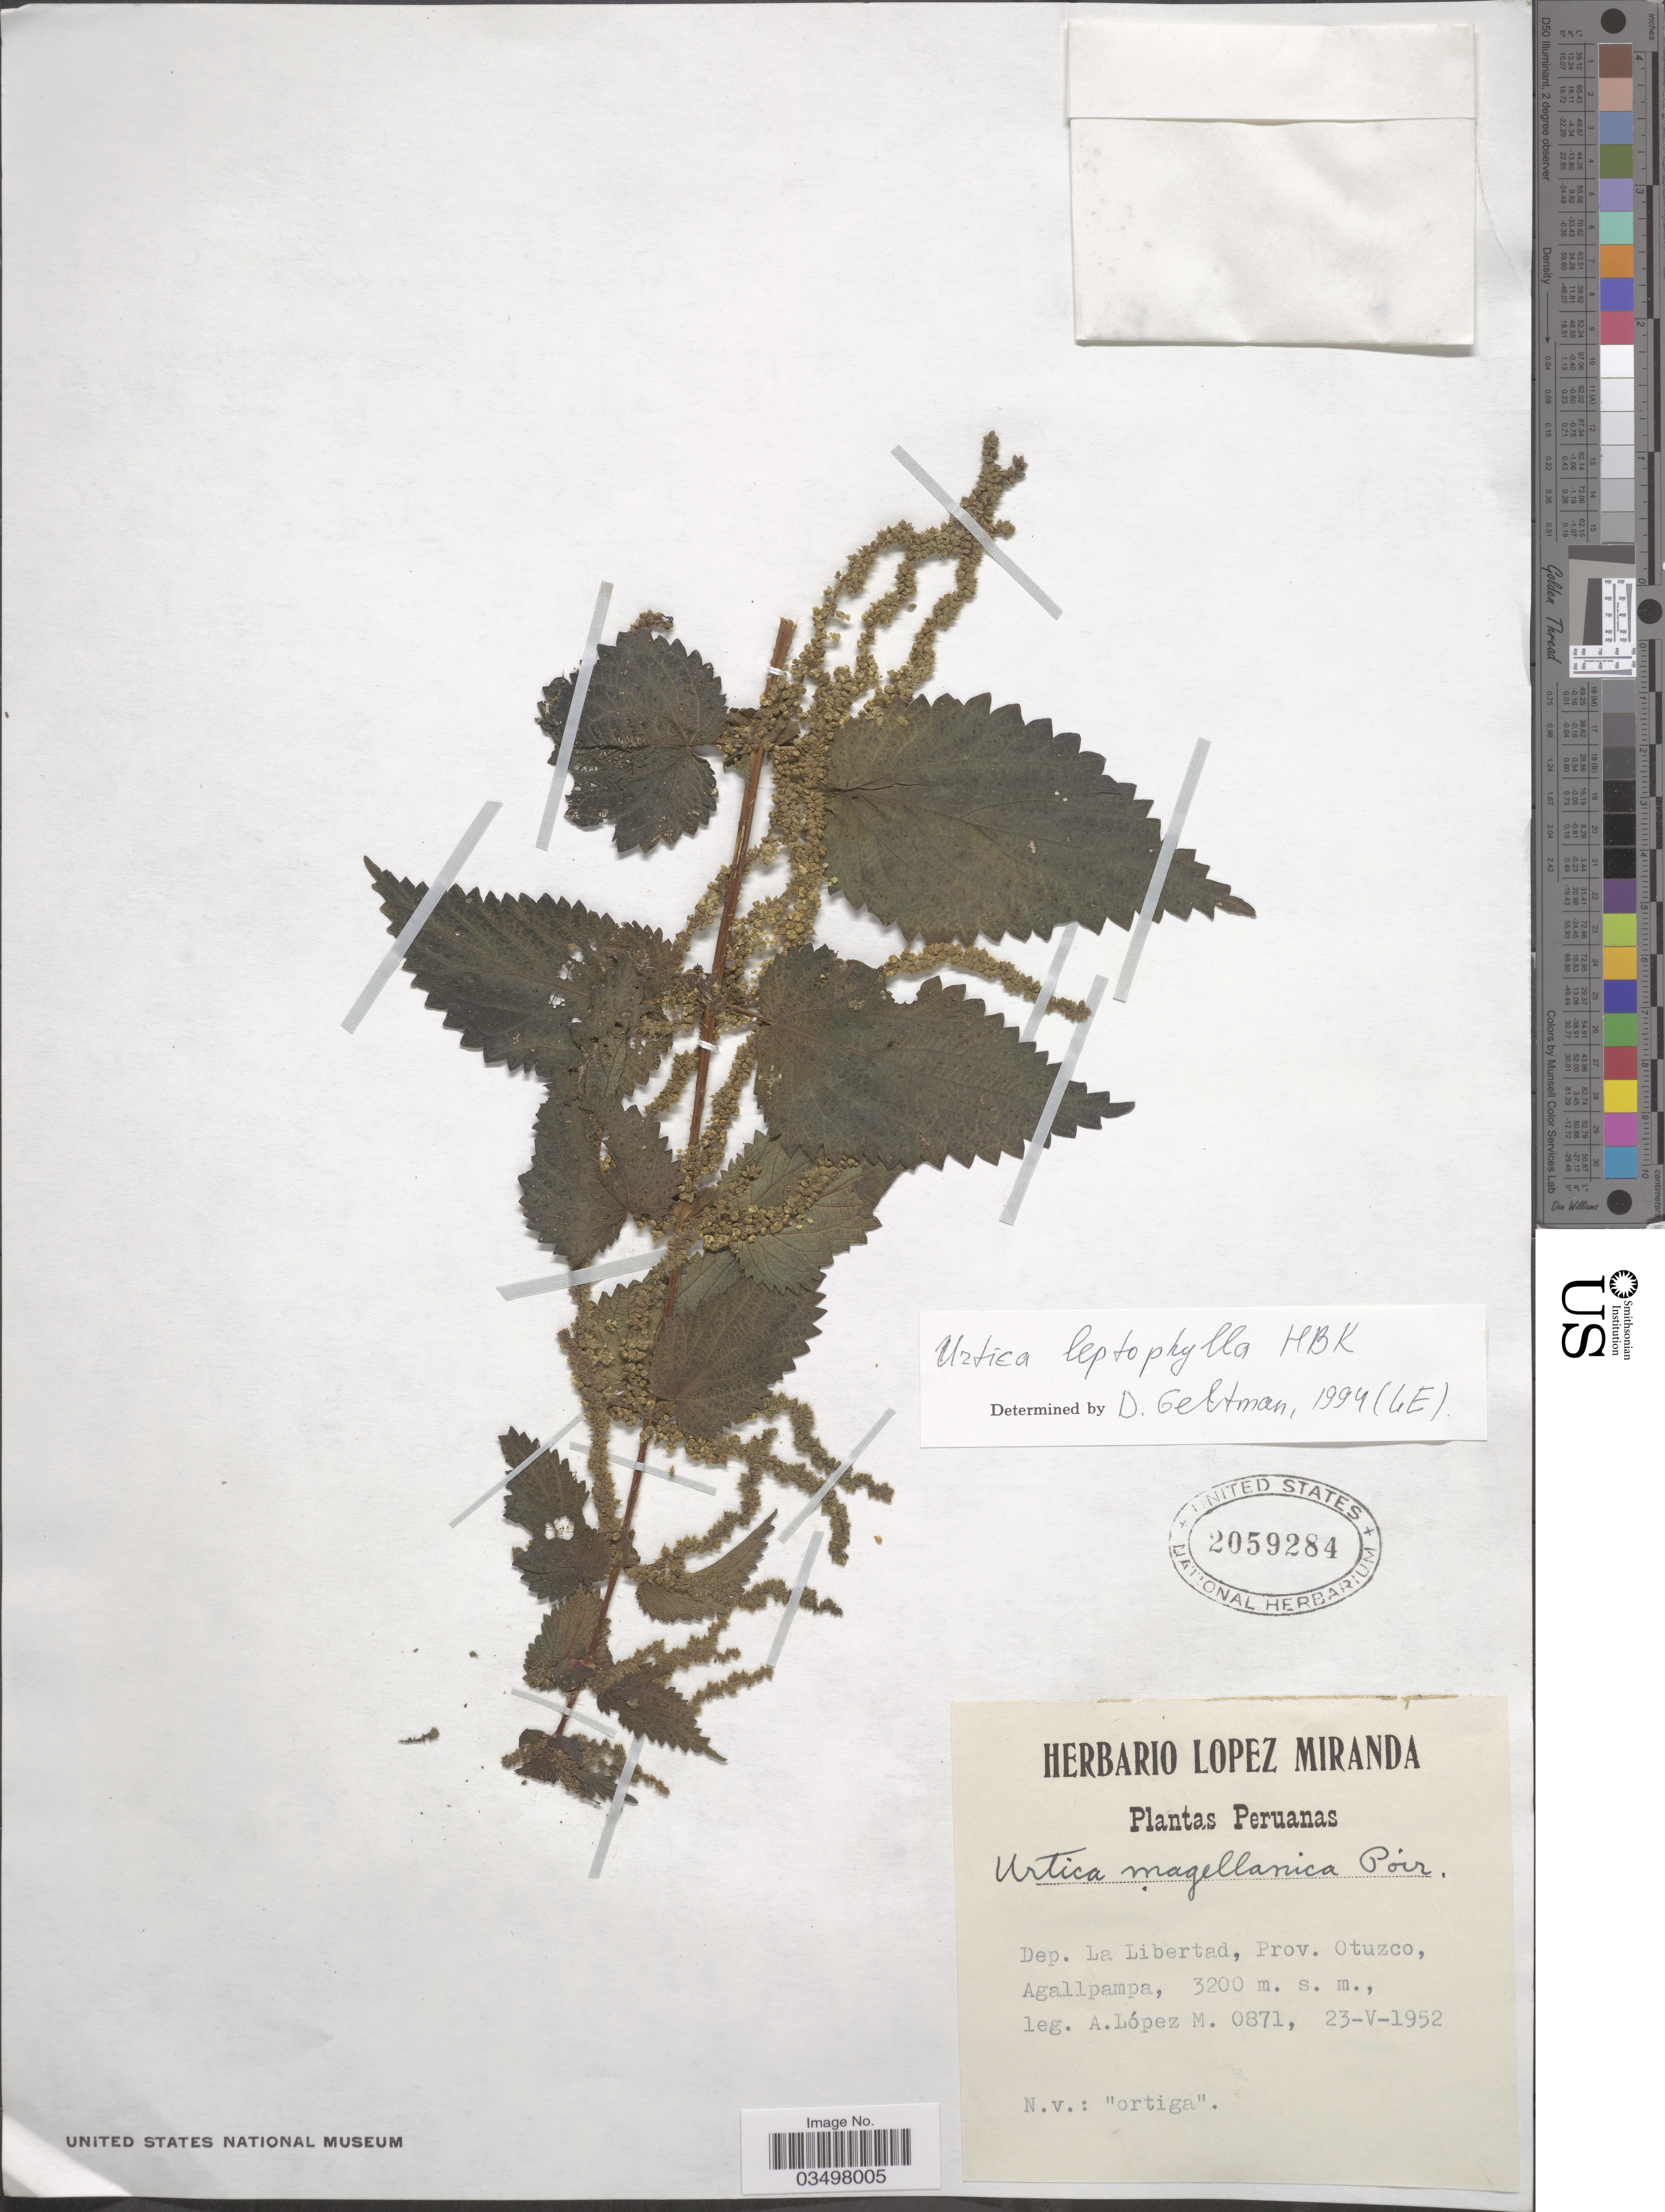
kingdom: Plantae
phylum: Tracheophyta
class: Magnoliopsida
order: Rosales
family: Urticaceae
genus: Urtica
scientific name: Urtica leptophylla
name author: Kunth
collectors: A. López M.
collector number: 0871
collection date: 1952-05-23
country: Peru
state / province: La Libertad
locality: Dep. La Libertad, Prov. Otuzco, Agallpampa.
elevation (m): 3200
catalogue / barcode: US 2059284